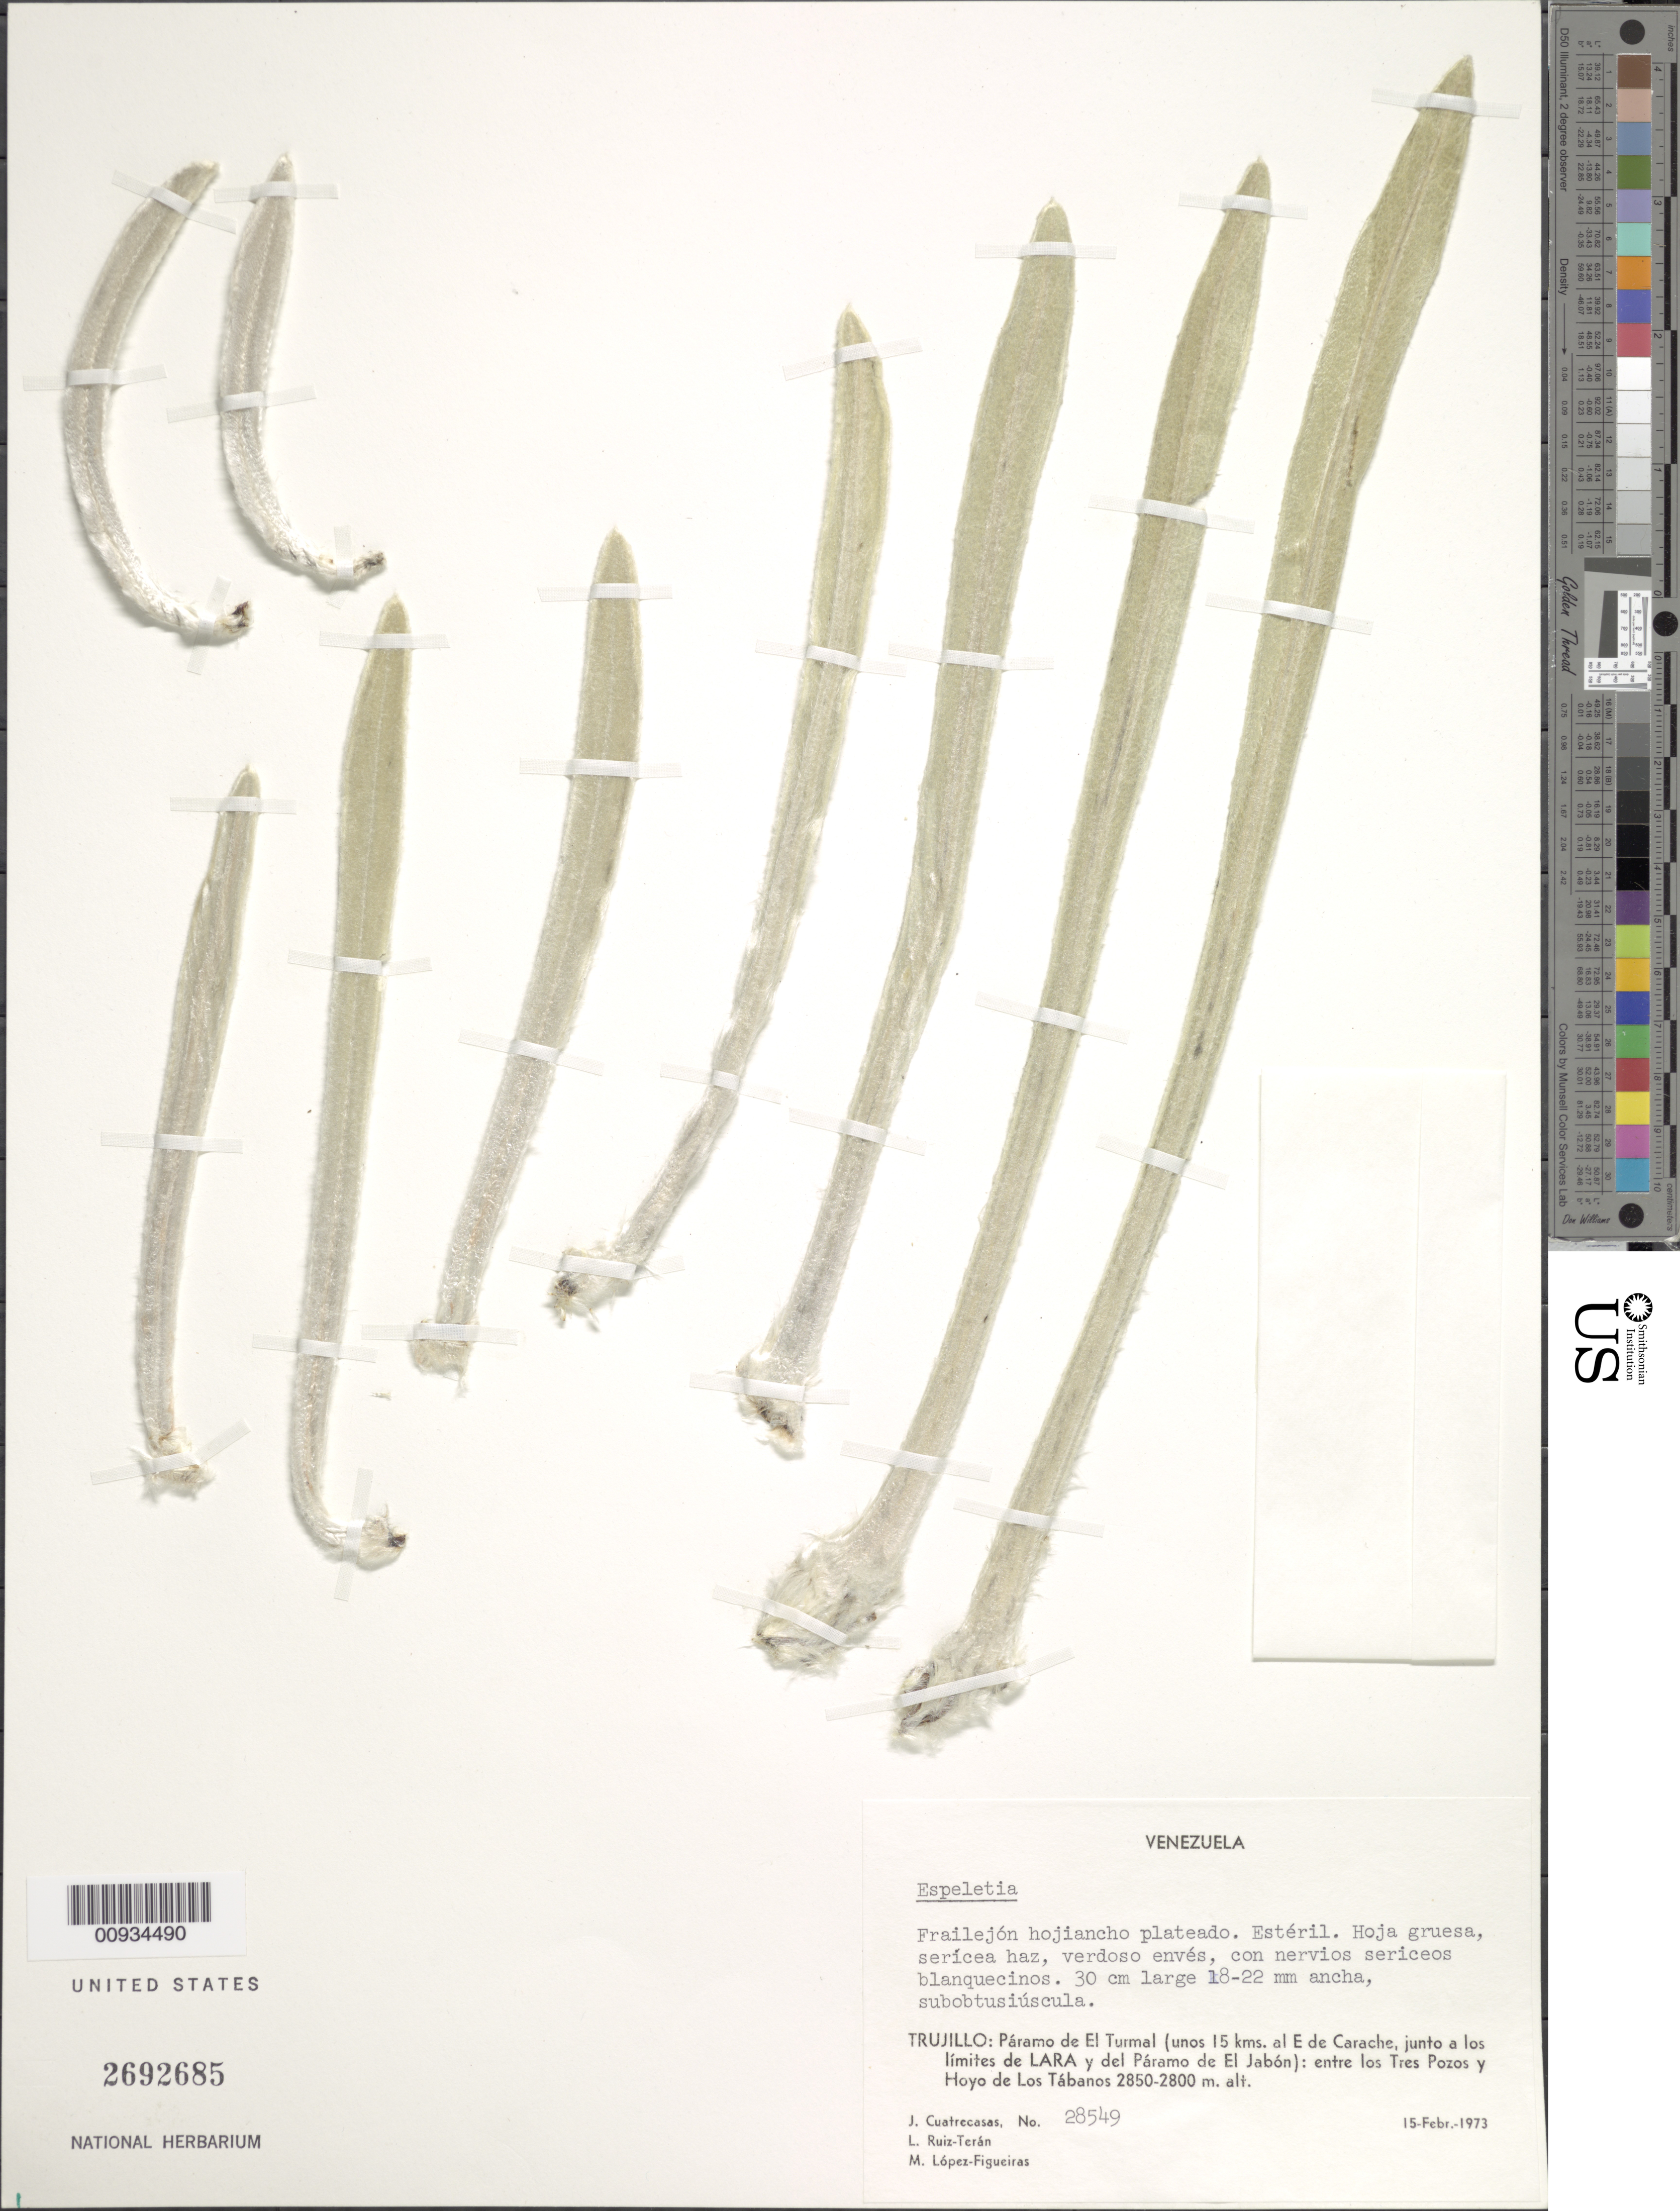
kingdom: Plantae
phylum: Tracheophyta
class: Magnoliopsida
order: Asterales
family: Asteraceae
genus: Ruilopezia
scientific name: Ruilopezia vergarae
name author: Cuatrec. & López Fig.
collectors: J. Cuatrecasas, L. E. Ruíz-Terán & M. López Figueiras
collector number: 28549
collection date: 1973-02-15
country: Venezuela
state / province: Trujillo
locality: Páramo de El Turmal. A unos 15 kms. al E de Carache junto a los límites con Lara y Páramo de El Jabón; entre los Tres Pozos y Hoyo de Los Tábanos.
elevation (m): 2800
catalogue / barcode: US 2692685